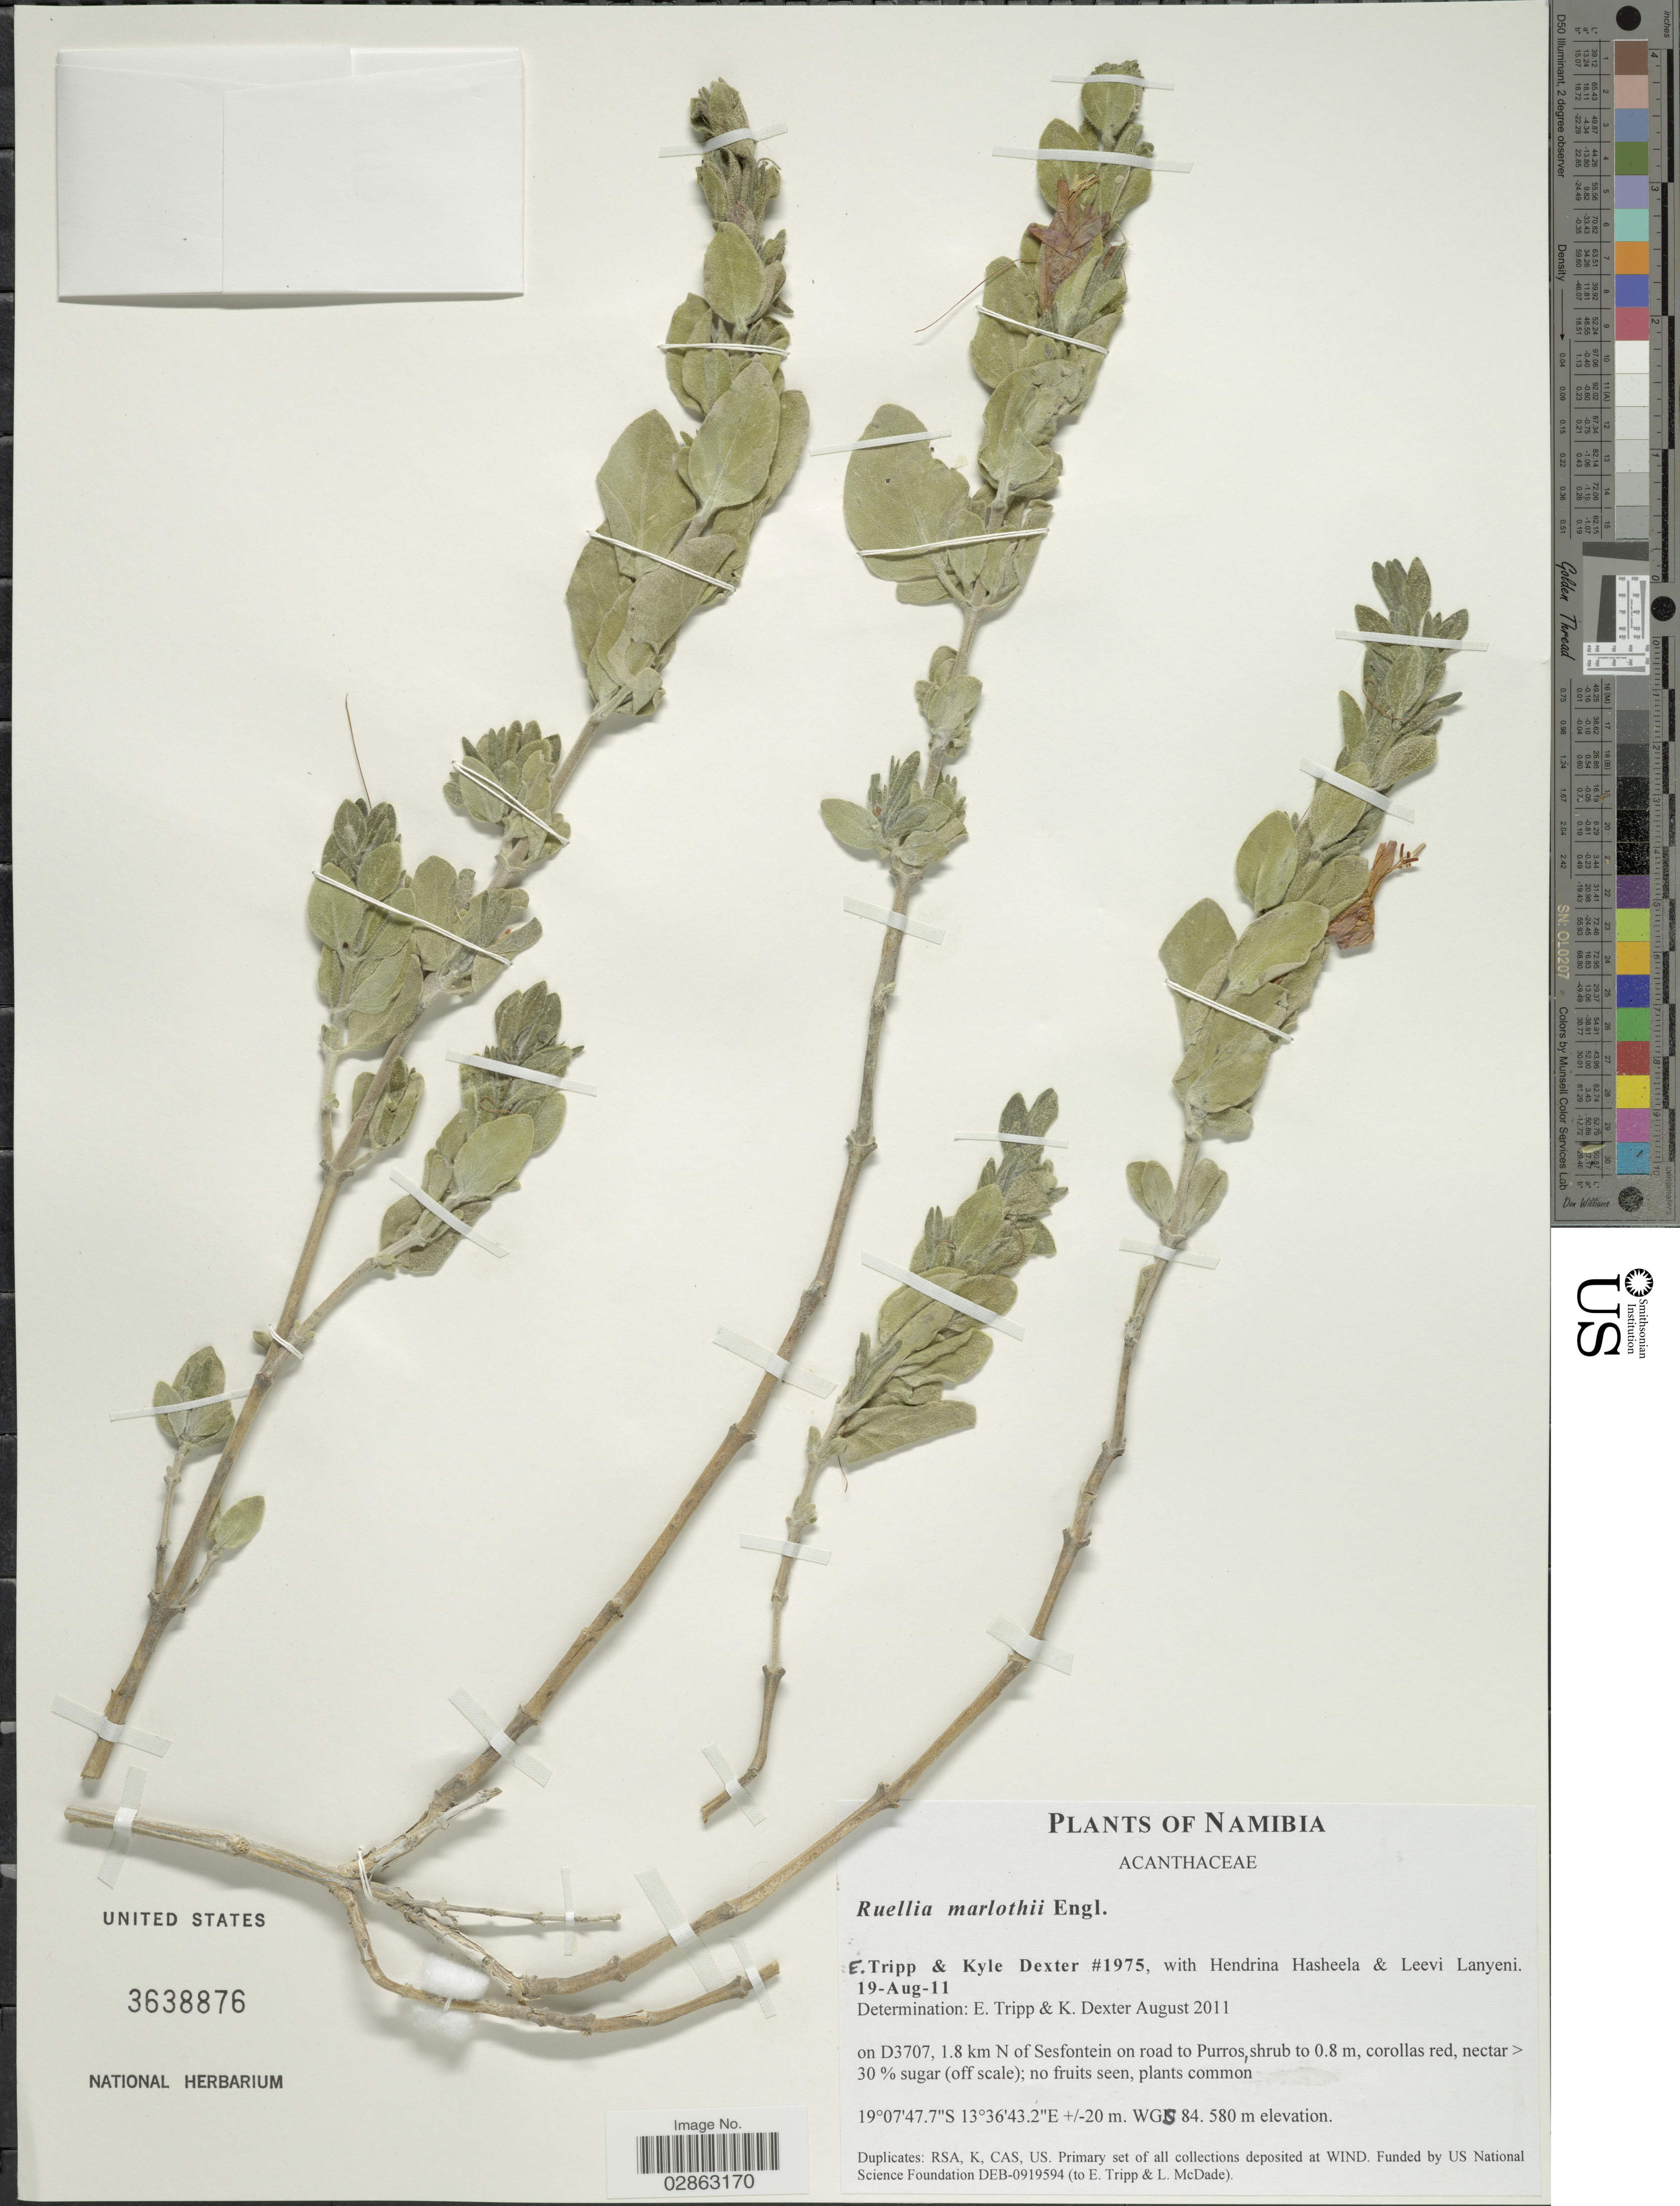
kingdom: Plantae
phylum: Tracheophyta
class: Magnoliopsida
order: Lamiales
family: Acanthaceae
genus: Ruellia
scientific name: Ruellia marlothii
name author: Engl.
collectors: E. Tripp, K. Dexter, H. Hasheela & L. Lanyeni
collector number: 1975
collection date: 2011-08-19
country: Namibia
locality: On D3707, 1.8 km N of Sesfontein on road to Purros.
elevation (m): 580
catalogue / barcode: US 3638876